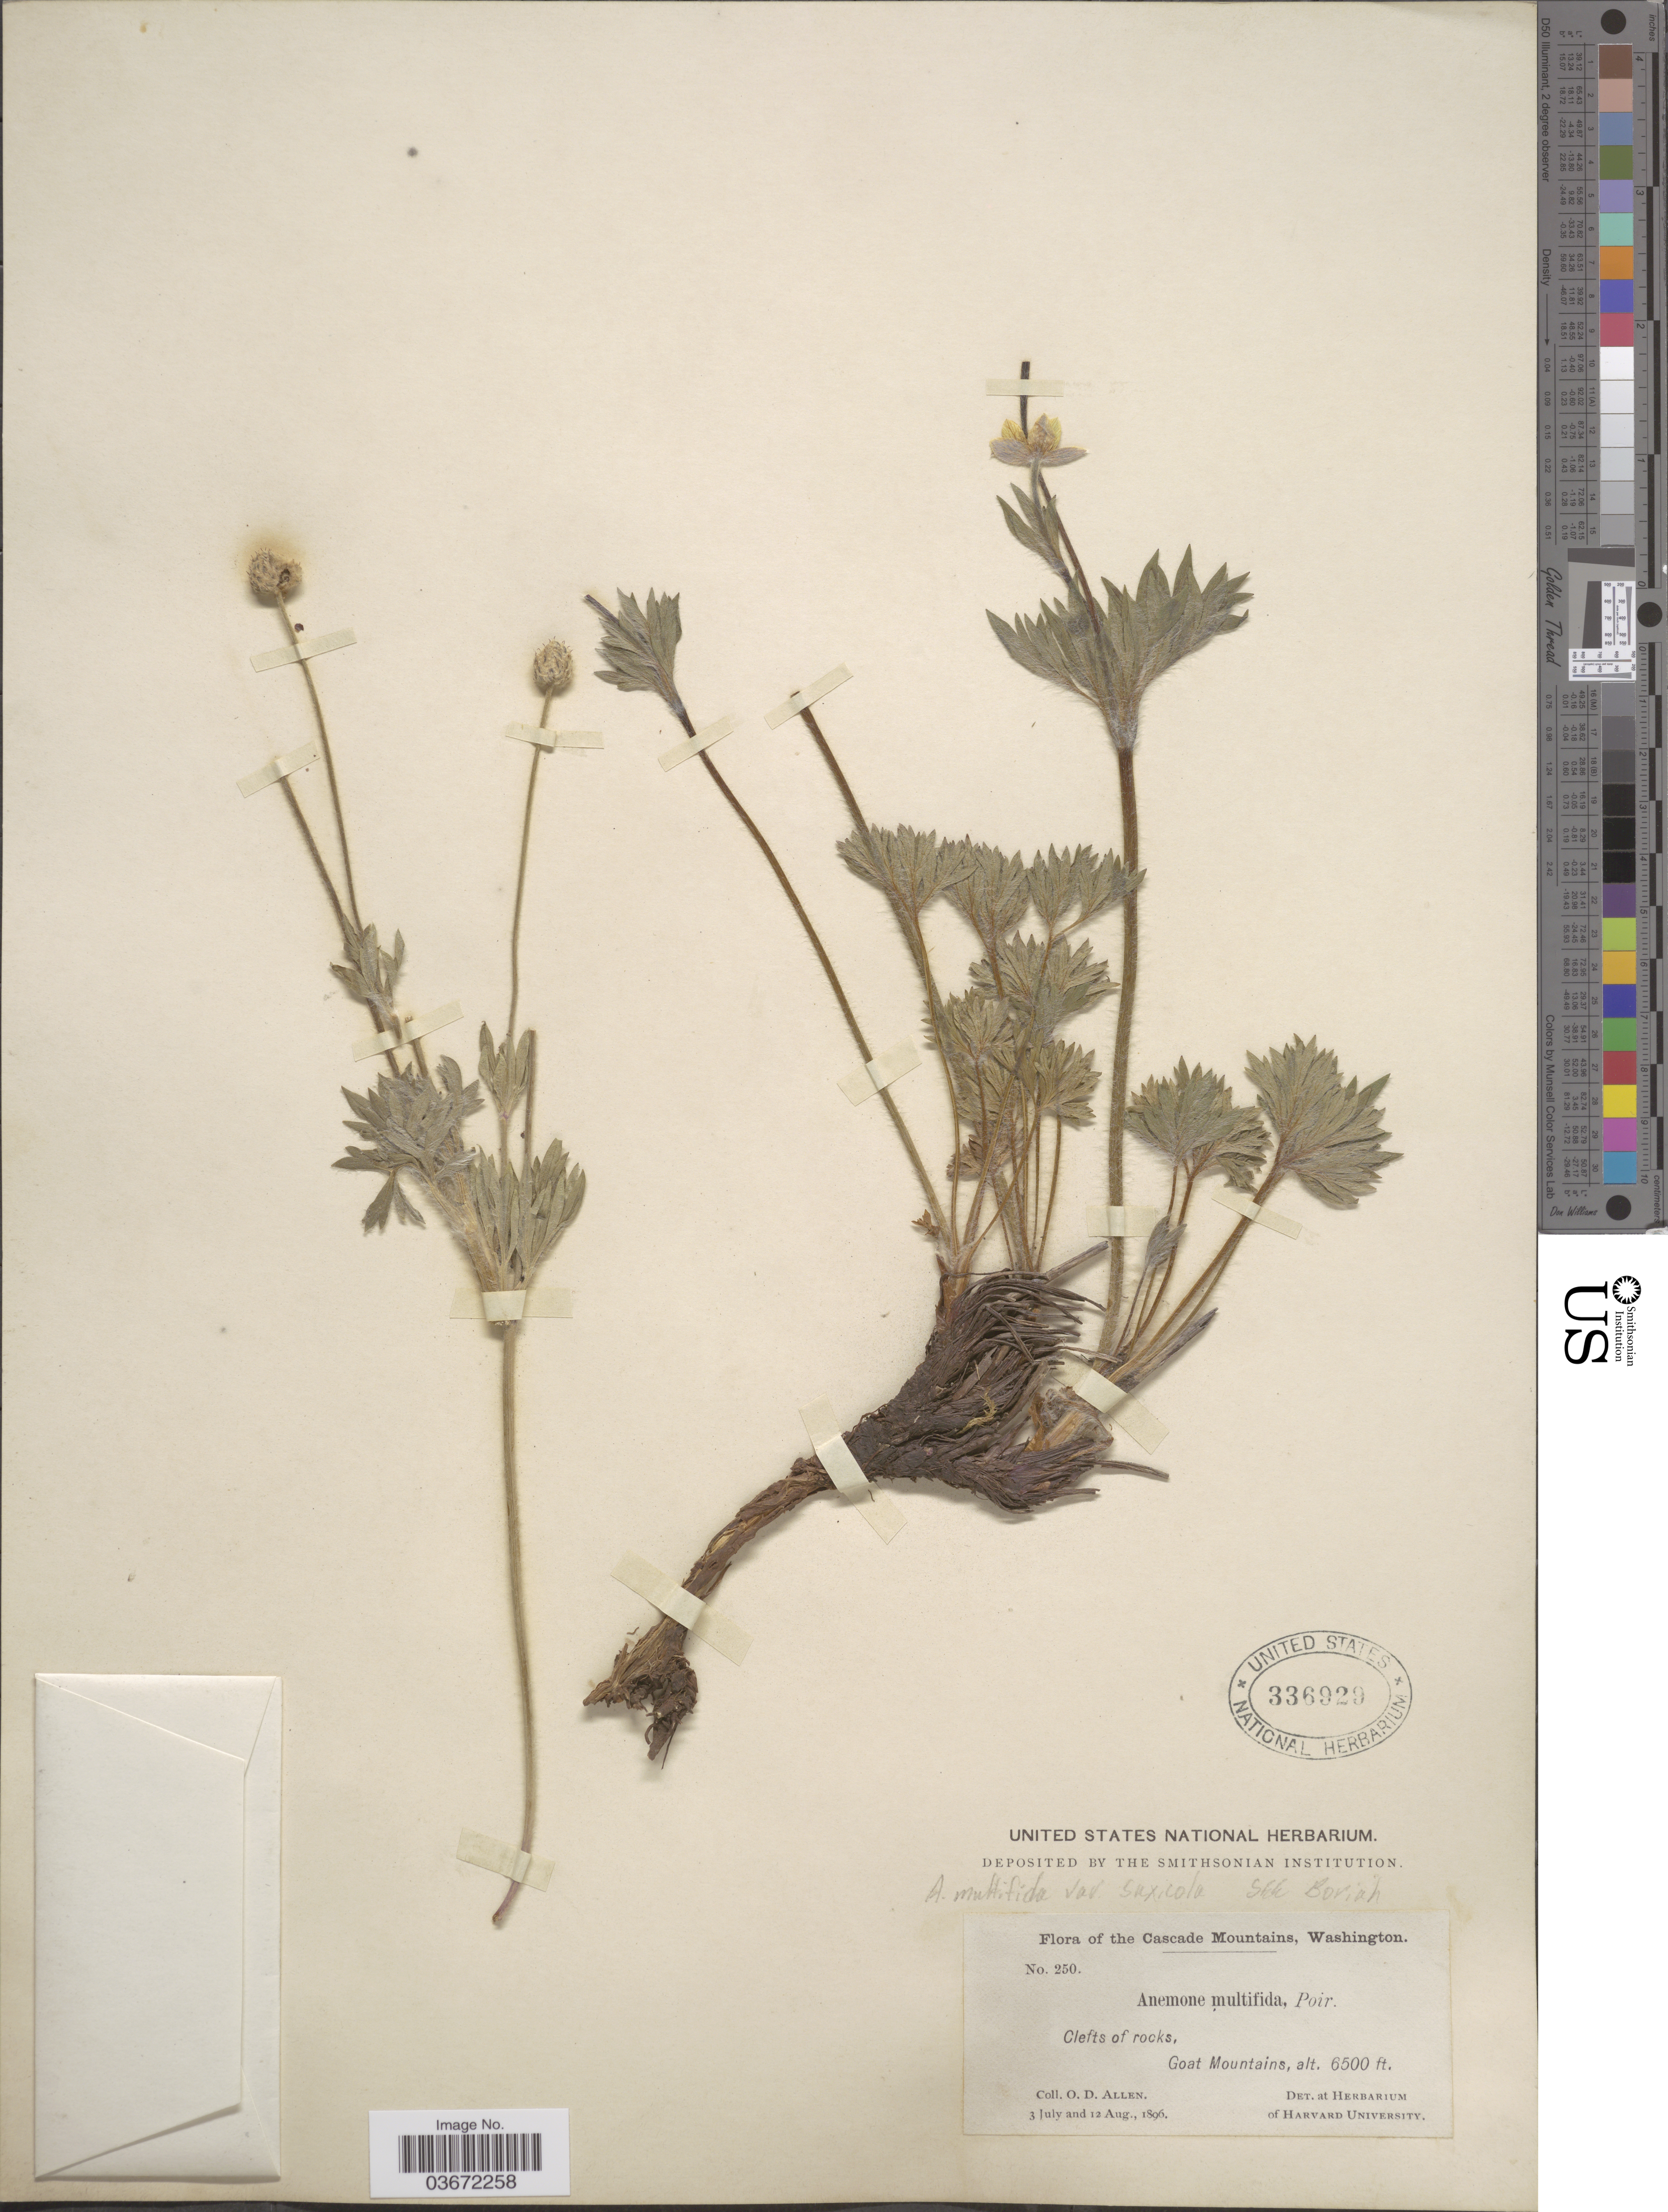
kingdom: Plantae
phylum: Tracheophyta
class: Magnoliopsida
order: Ranunculales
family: Ranunculaceae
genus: Anemone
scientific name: Anemone globosa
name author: (Torr. & A. Gray) Nutt. ex A. Heller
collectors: O. D. Allen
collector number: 250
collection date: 1896-07-03/1896-08-12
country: United States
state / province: Washington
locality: The Cascade Mountains. Goat Mountains.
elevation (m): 1981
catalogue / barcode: US 336929